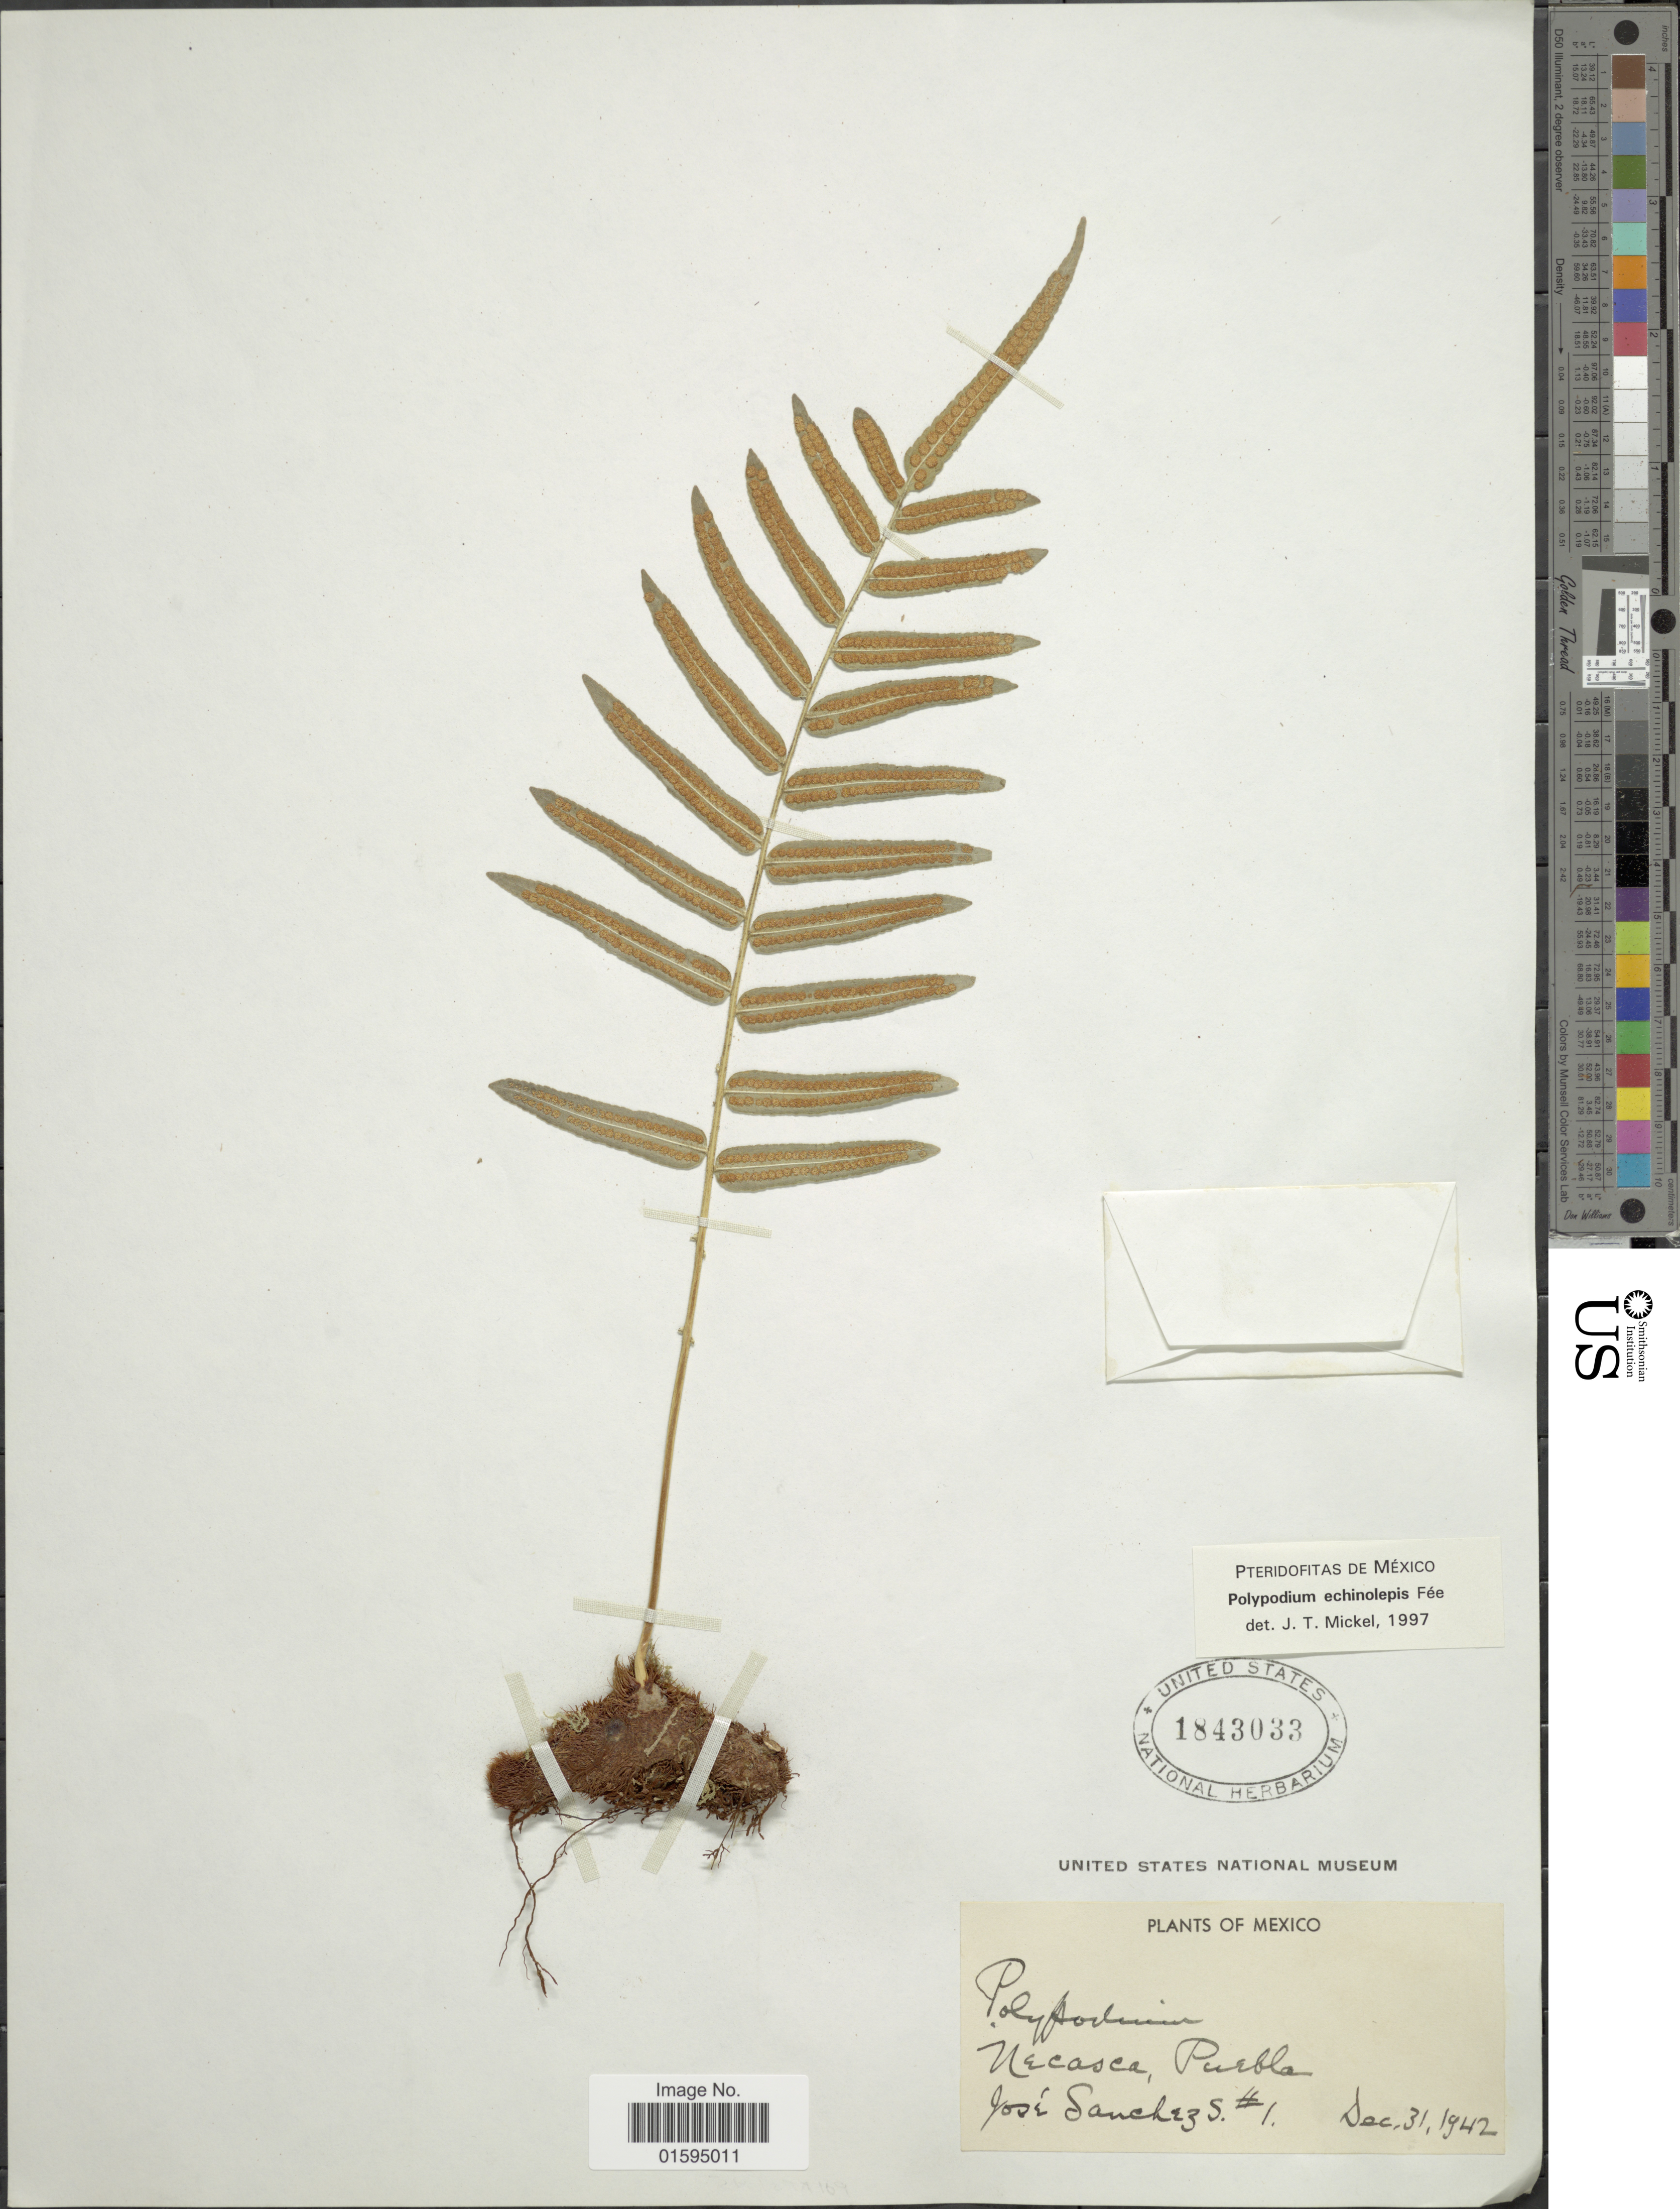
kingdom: Plantae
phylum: Tracheophyta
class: Polypodiopsida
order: Polypodiales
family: Polypodiaceae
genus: Polypodium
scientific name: Polypodium echinolepis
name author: Fée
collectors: J. Sanchez S.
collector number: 1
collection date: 1942-12-31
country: Mexico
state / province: Puebla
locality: Necasca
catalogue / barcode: US 1843033